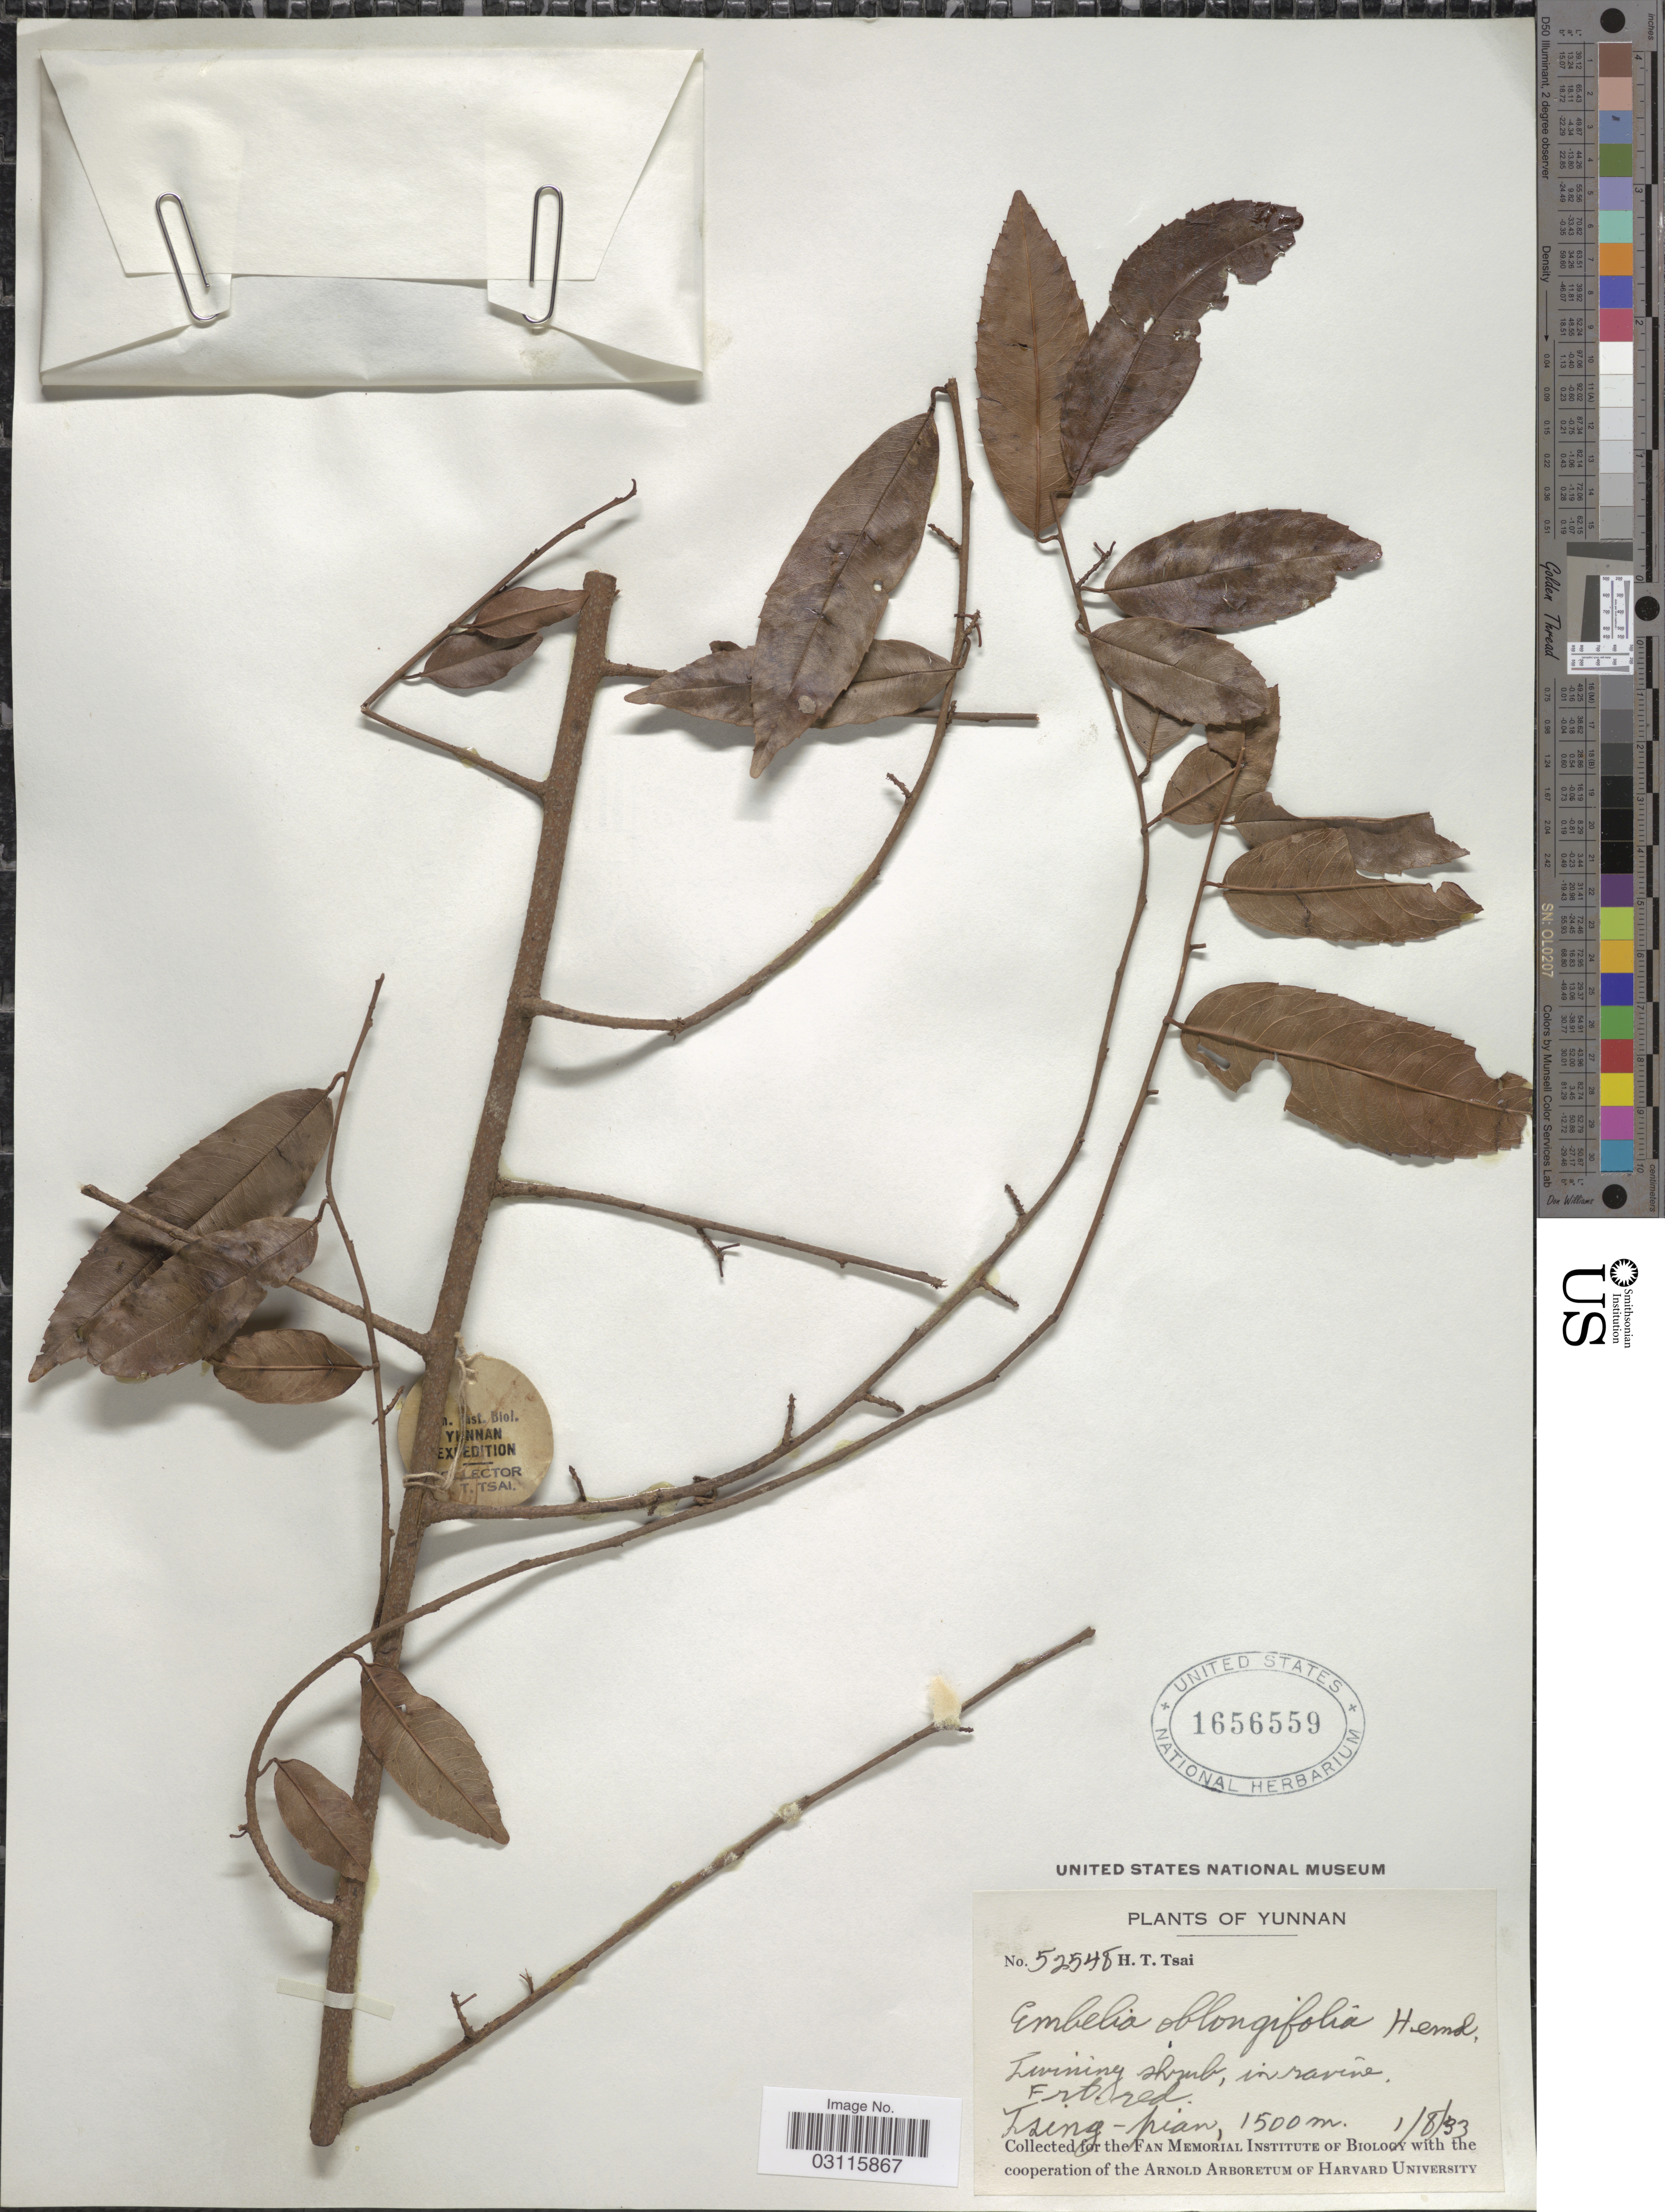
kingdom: Plantae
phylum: Tracheophyta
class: Magnoliopsida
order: Ericales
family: Primulaceae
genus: Embelia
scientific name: Embelia oblongifolia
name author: Hemsl.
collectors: H. Tsai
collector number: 52548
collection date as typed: Transcribed d/m/y: 1/8/33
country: China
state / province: Yunnan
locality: Twining shrub, in ravine. Tsing-pian.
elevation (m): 1500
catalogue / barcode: US 1656559